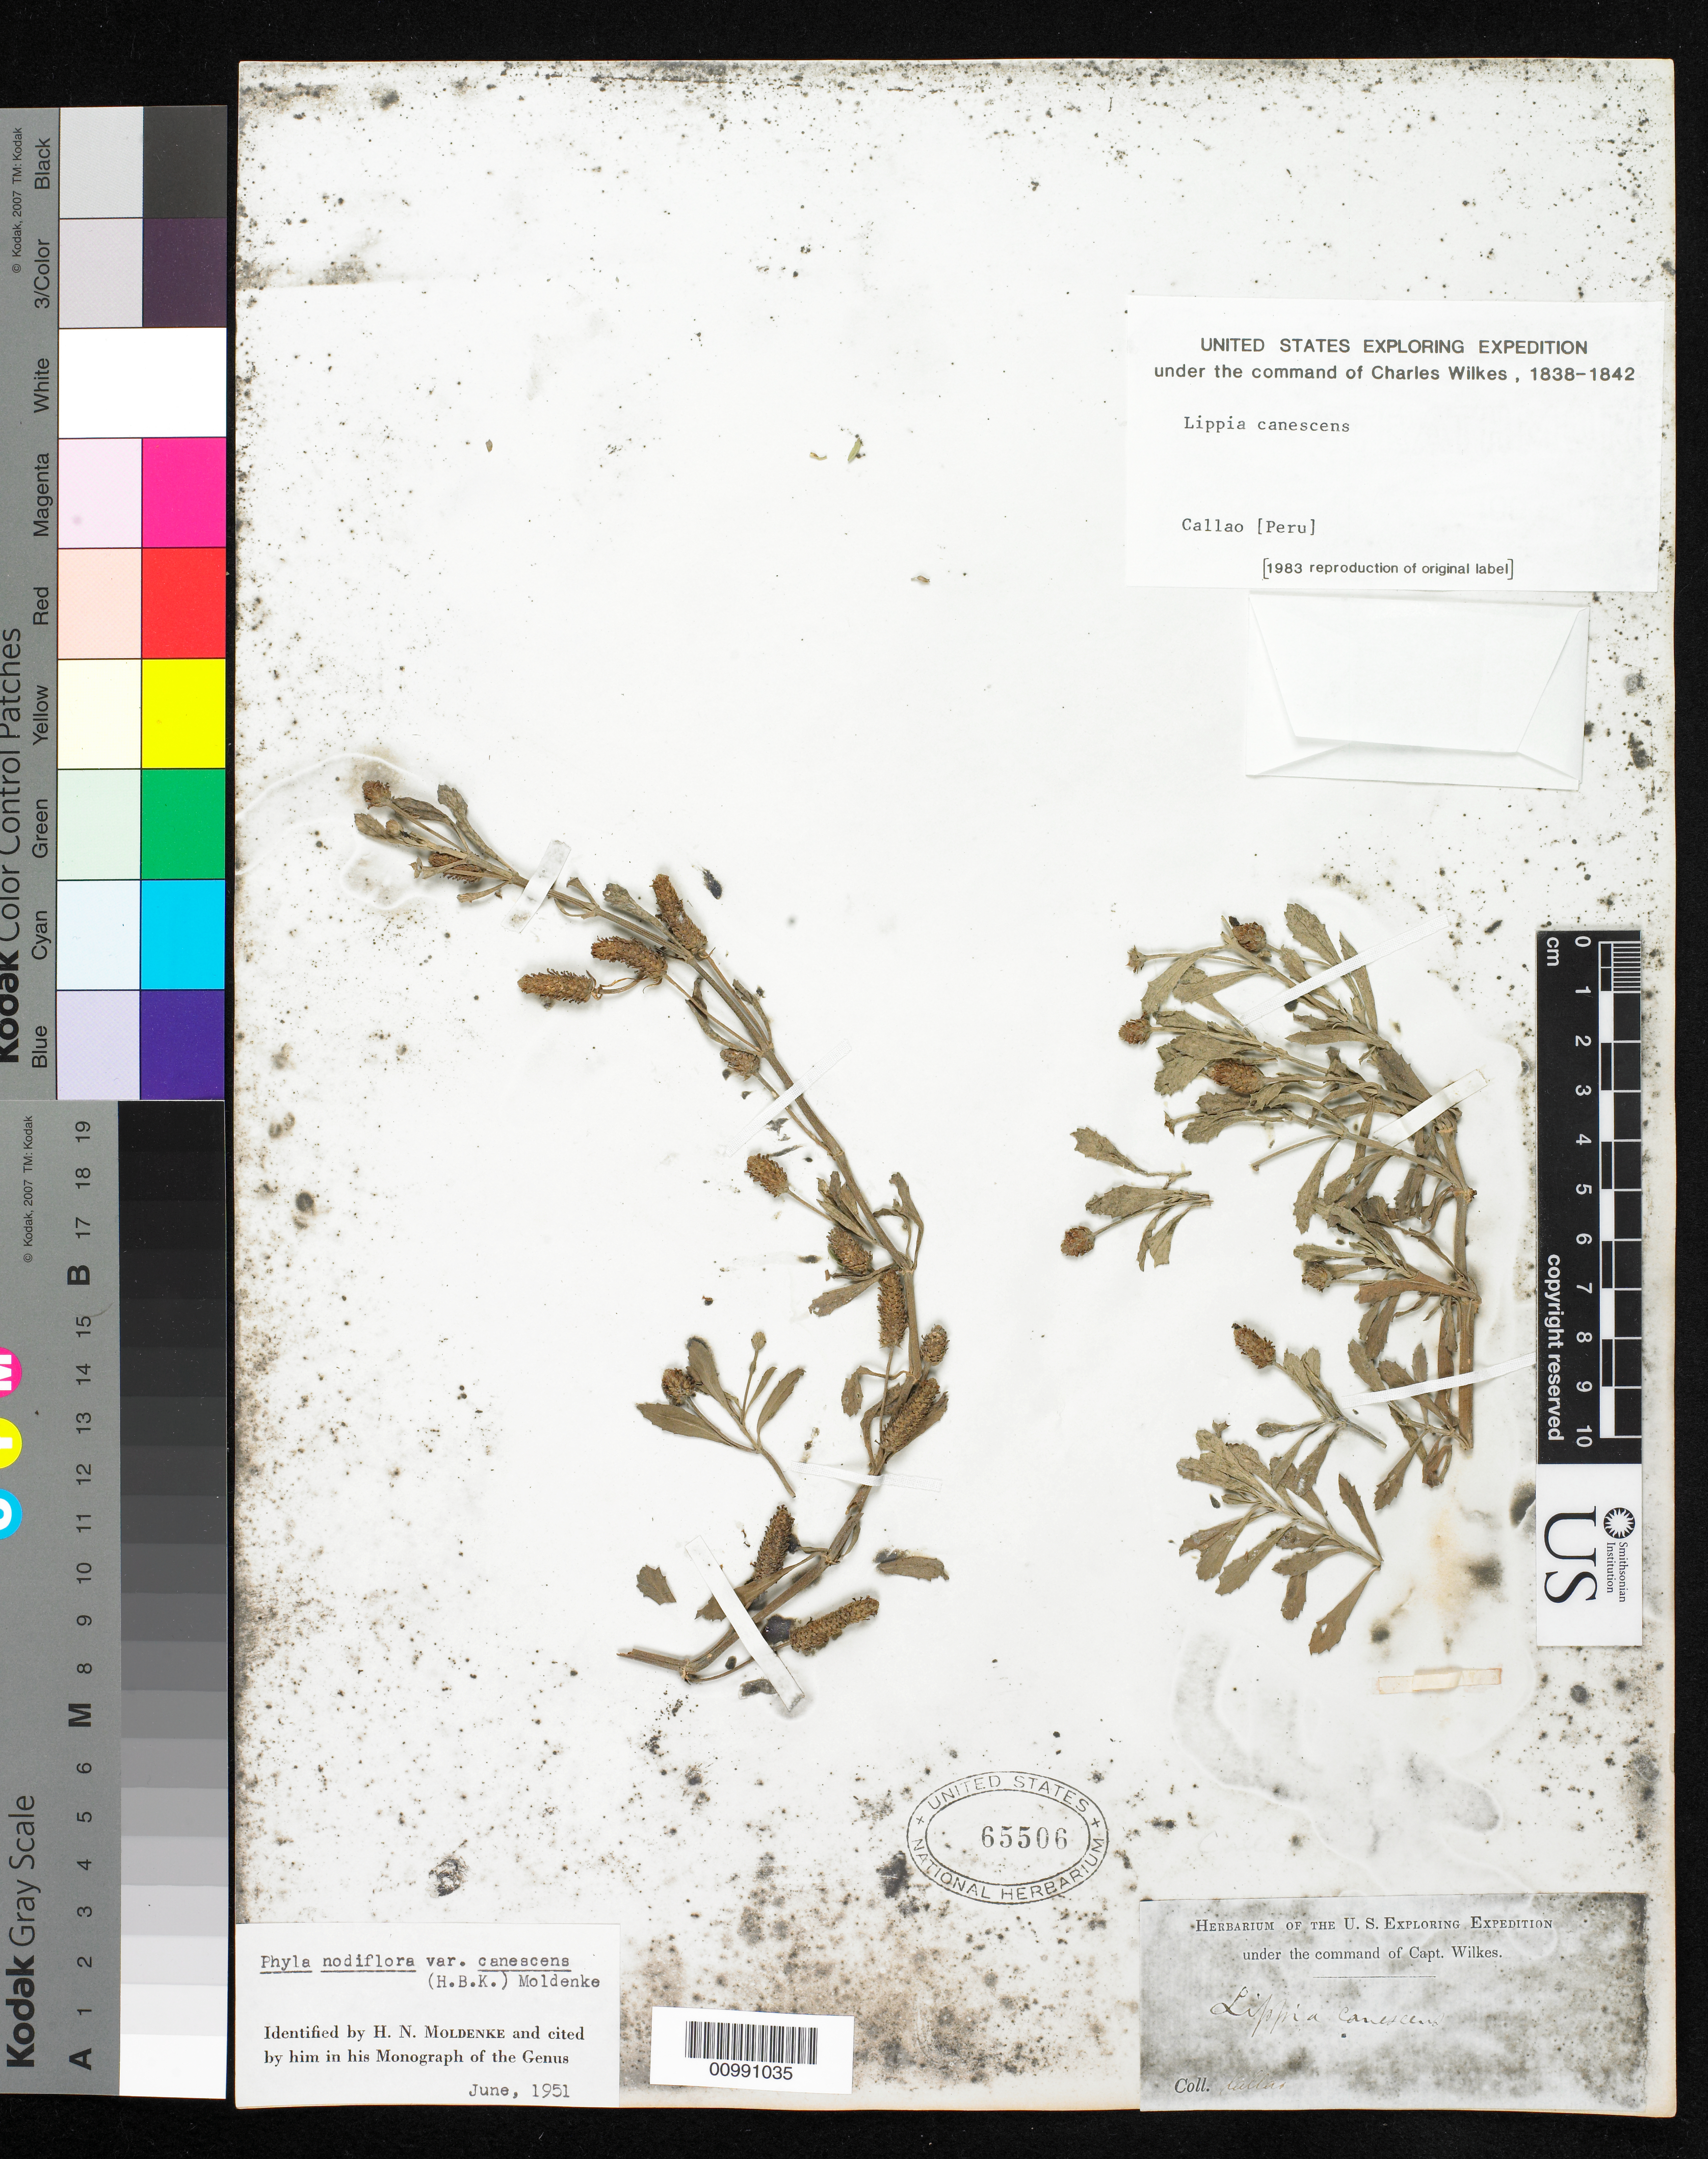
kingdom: Plantae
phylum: Tracheophyta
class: Magnoliopsida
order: Lamiales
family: Verbenaceae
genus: Phyla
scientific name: Phyla nodiflora var. canescens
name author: (Kunth) Moldenke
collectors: Wilkes Explor. Exped.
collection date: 1838/1842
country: Peru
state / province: Callao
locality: Callao, Peru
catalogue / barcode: US 65506